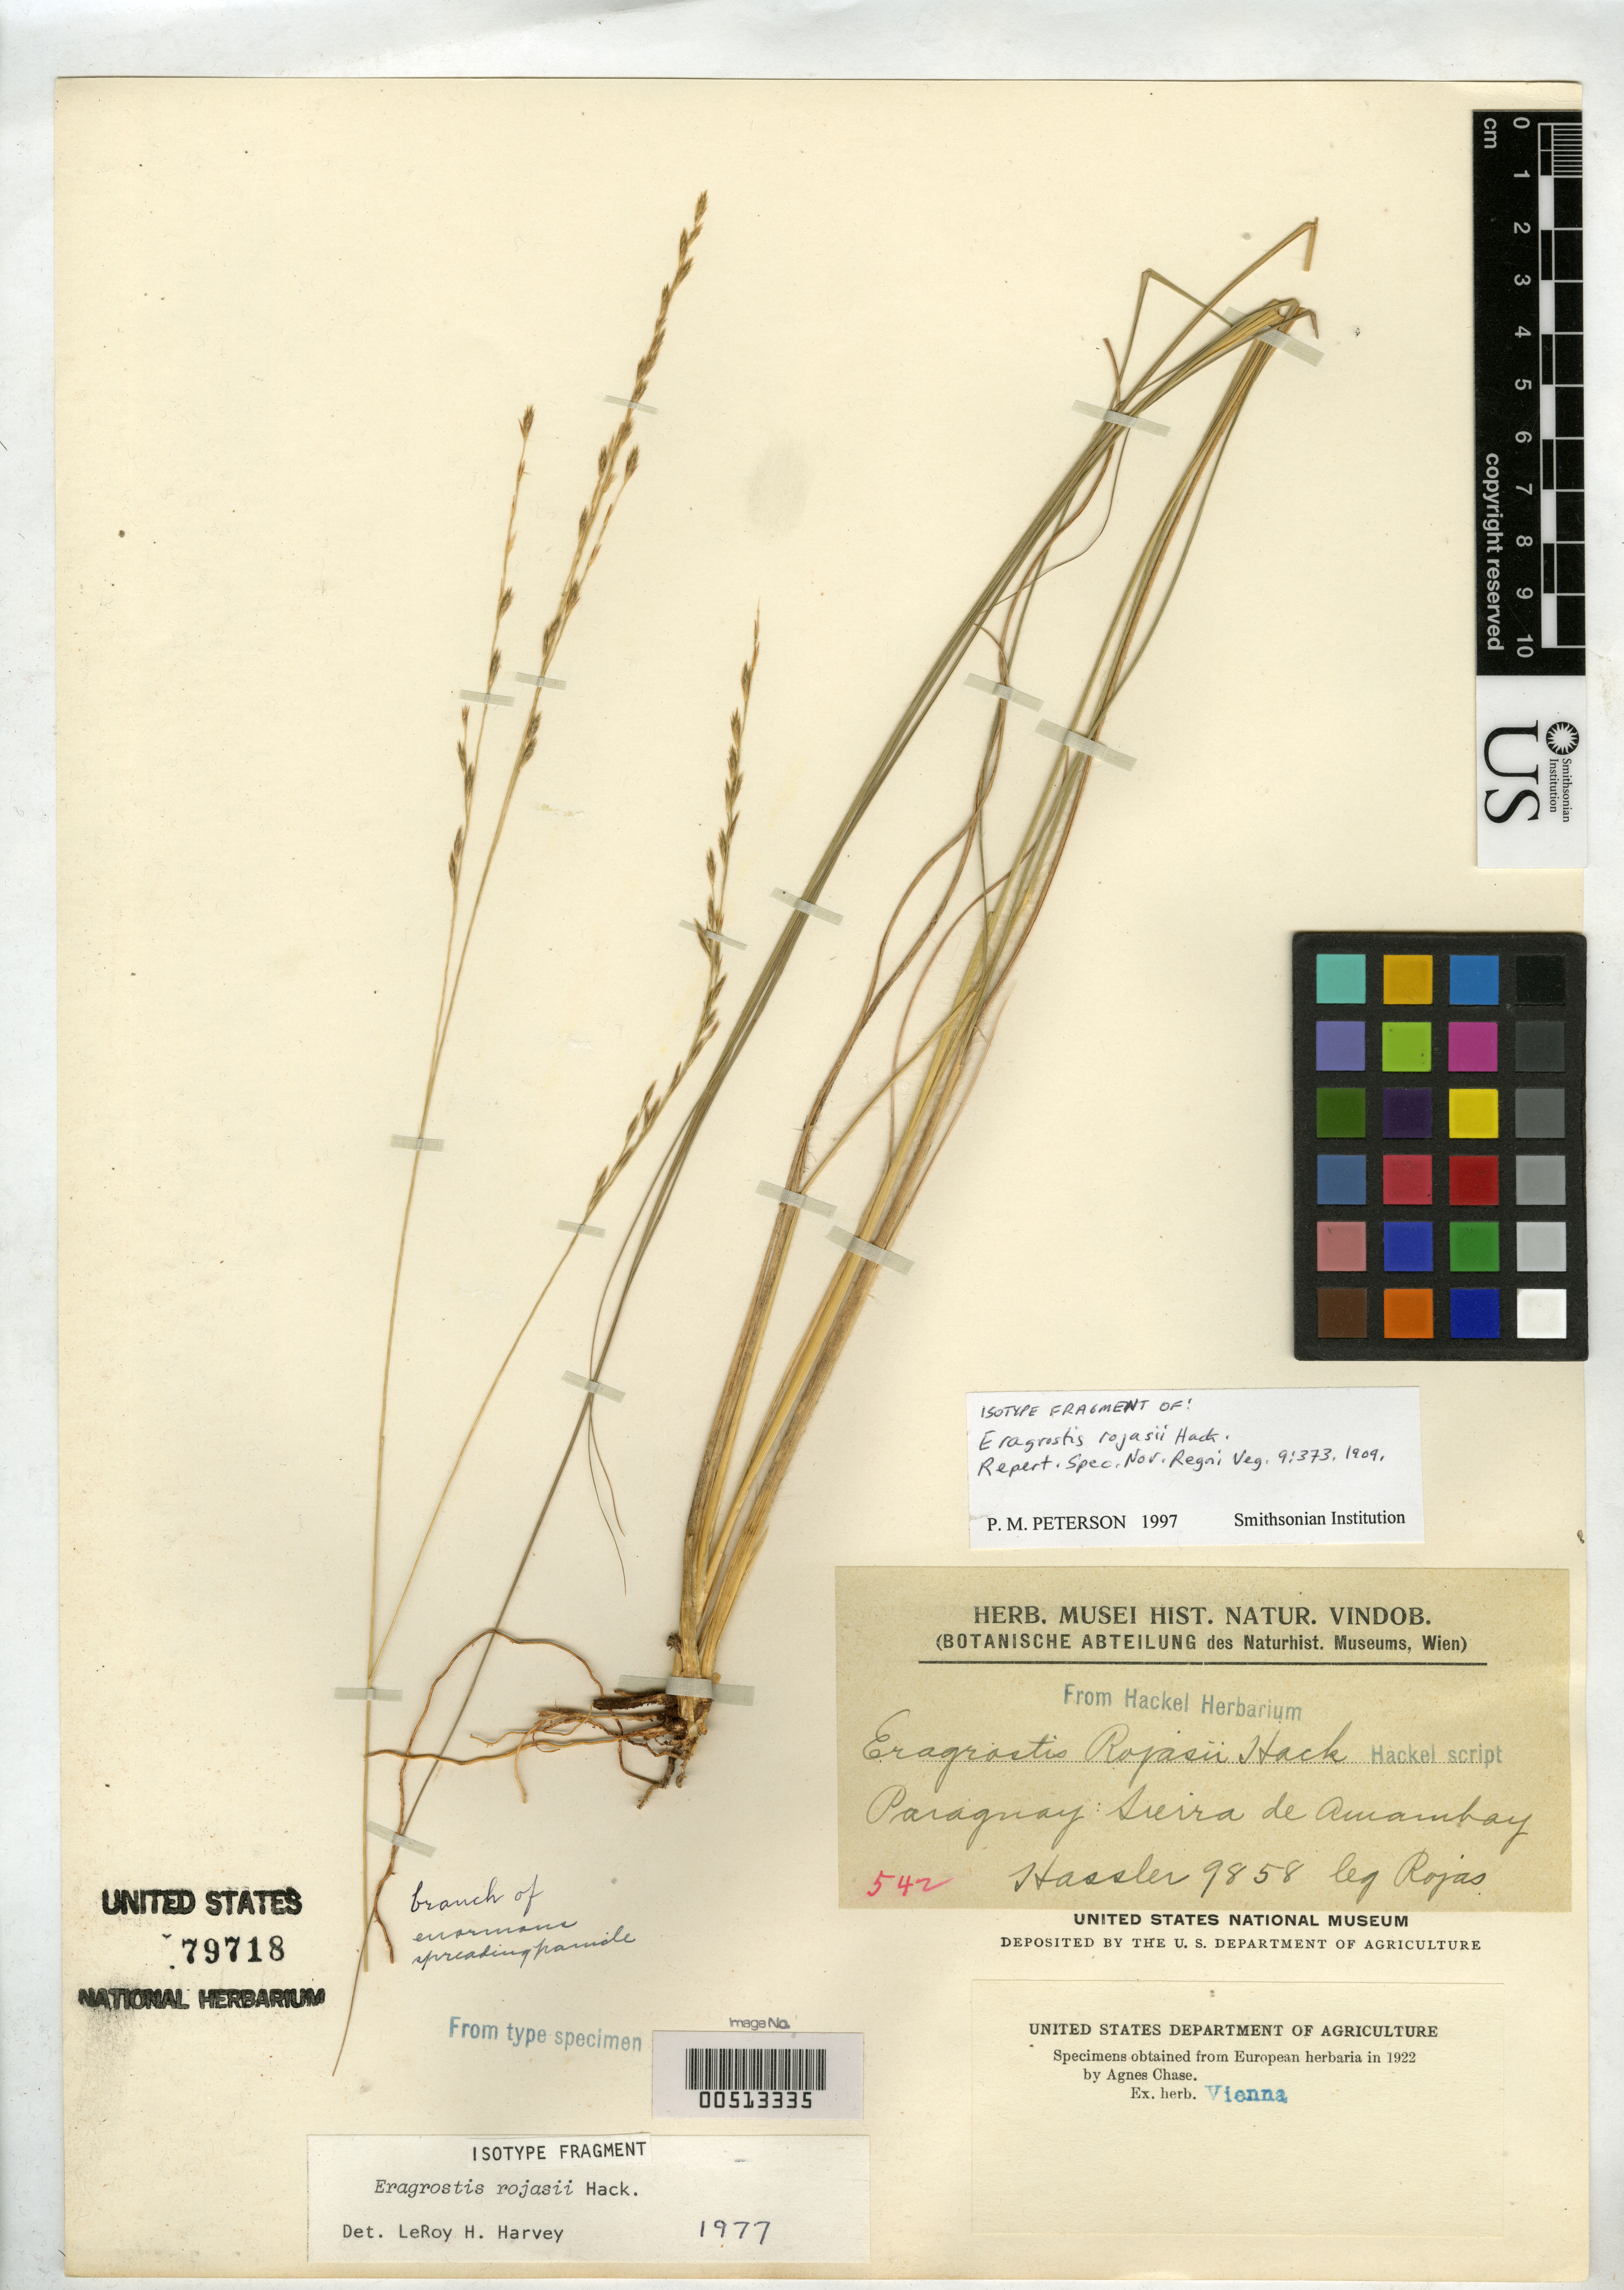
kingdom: Plantae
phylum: Tracheophyta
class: Liliopsida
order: Poales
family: Poaceae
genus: Eragrostis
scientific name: Eragrostis rojasii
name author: Hack.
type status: Isotype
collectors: T. Rojas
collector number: Hassler 9598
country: Paraguay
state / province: Amambay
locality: Sierra de Amambay.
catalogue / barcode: US 79718